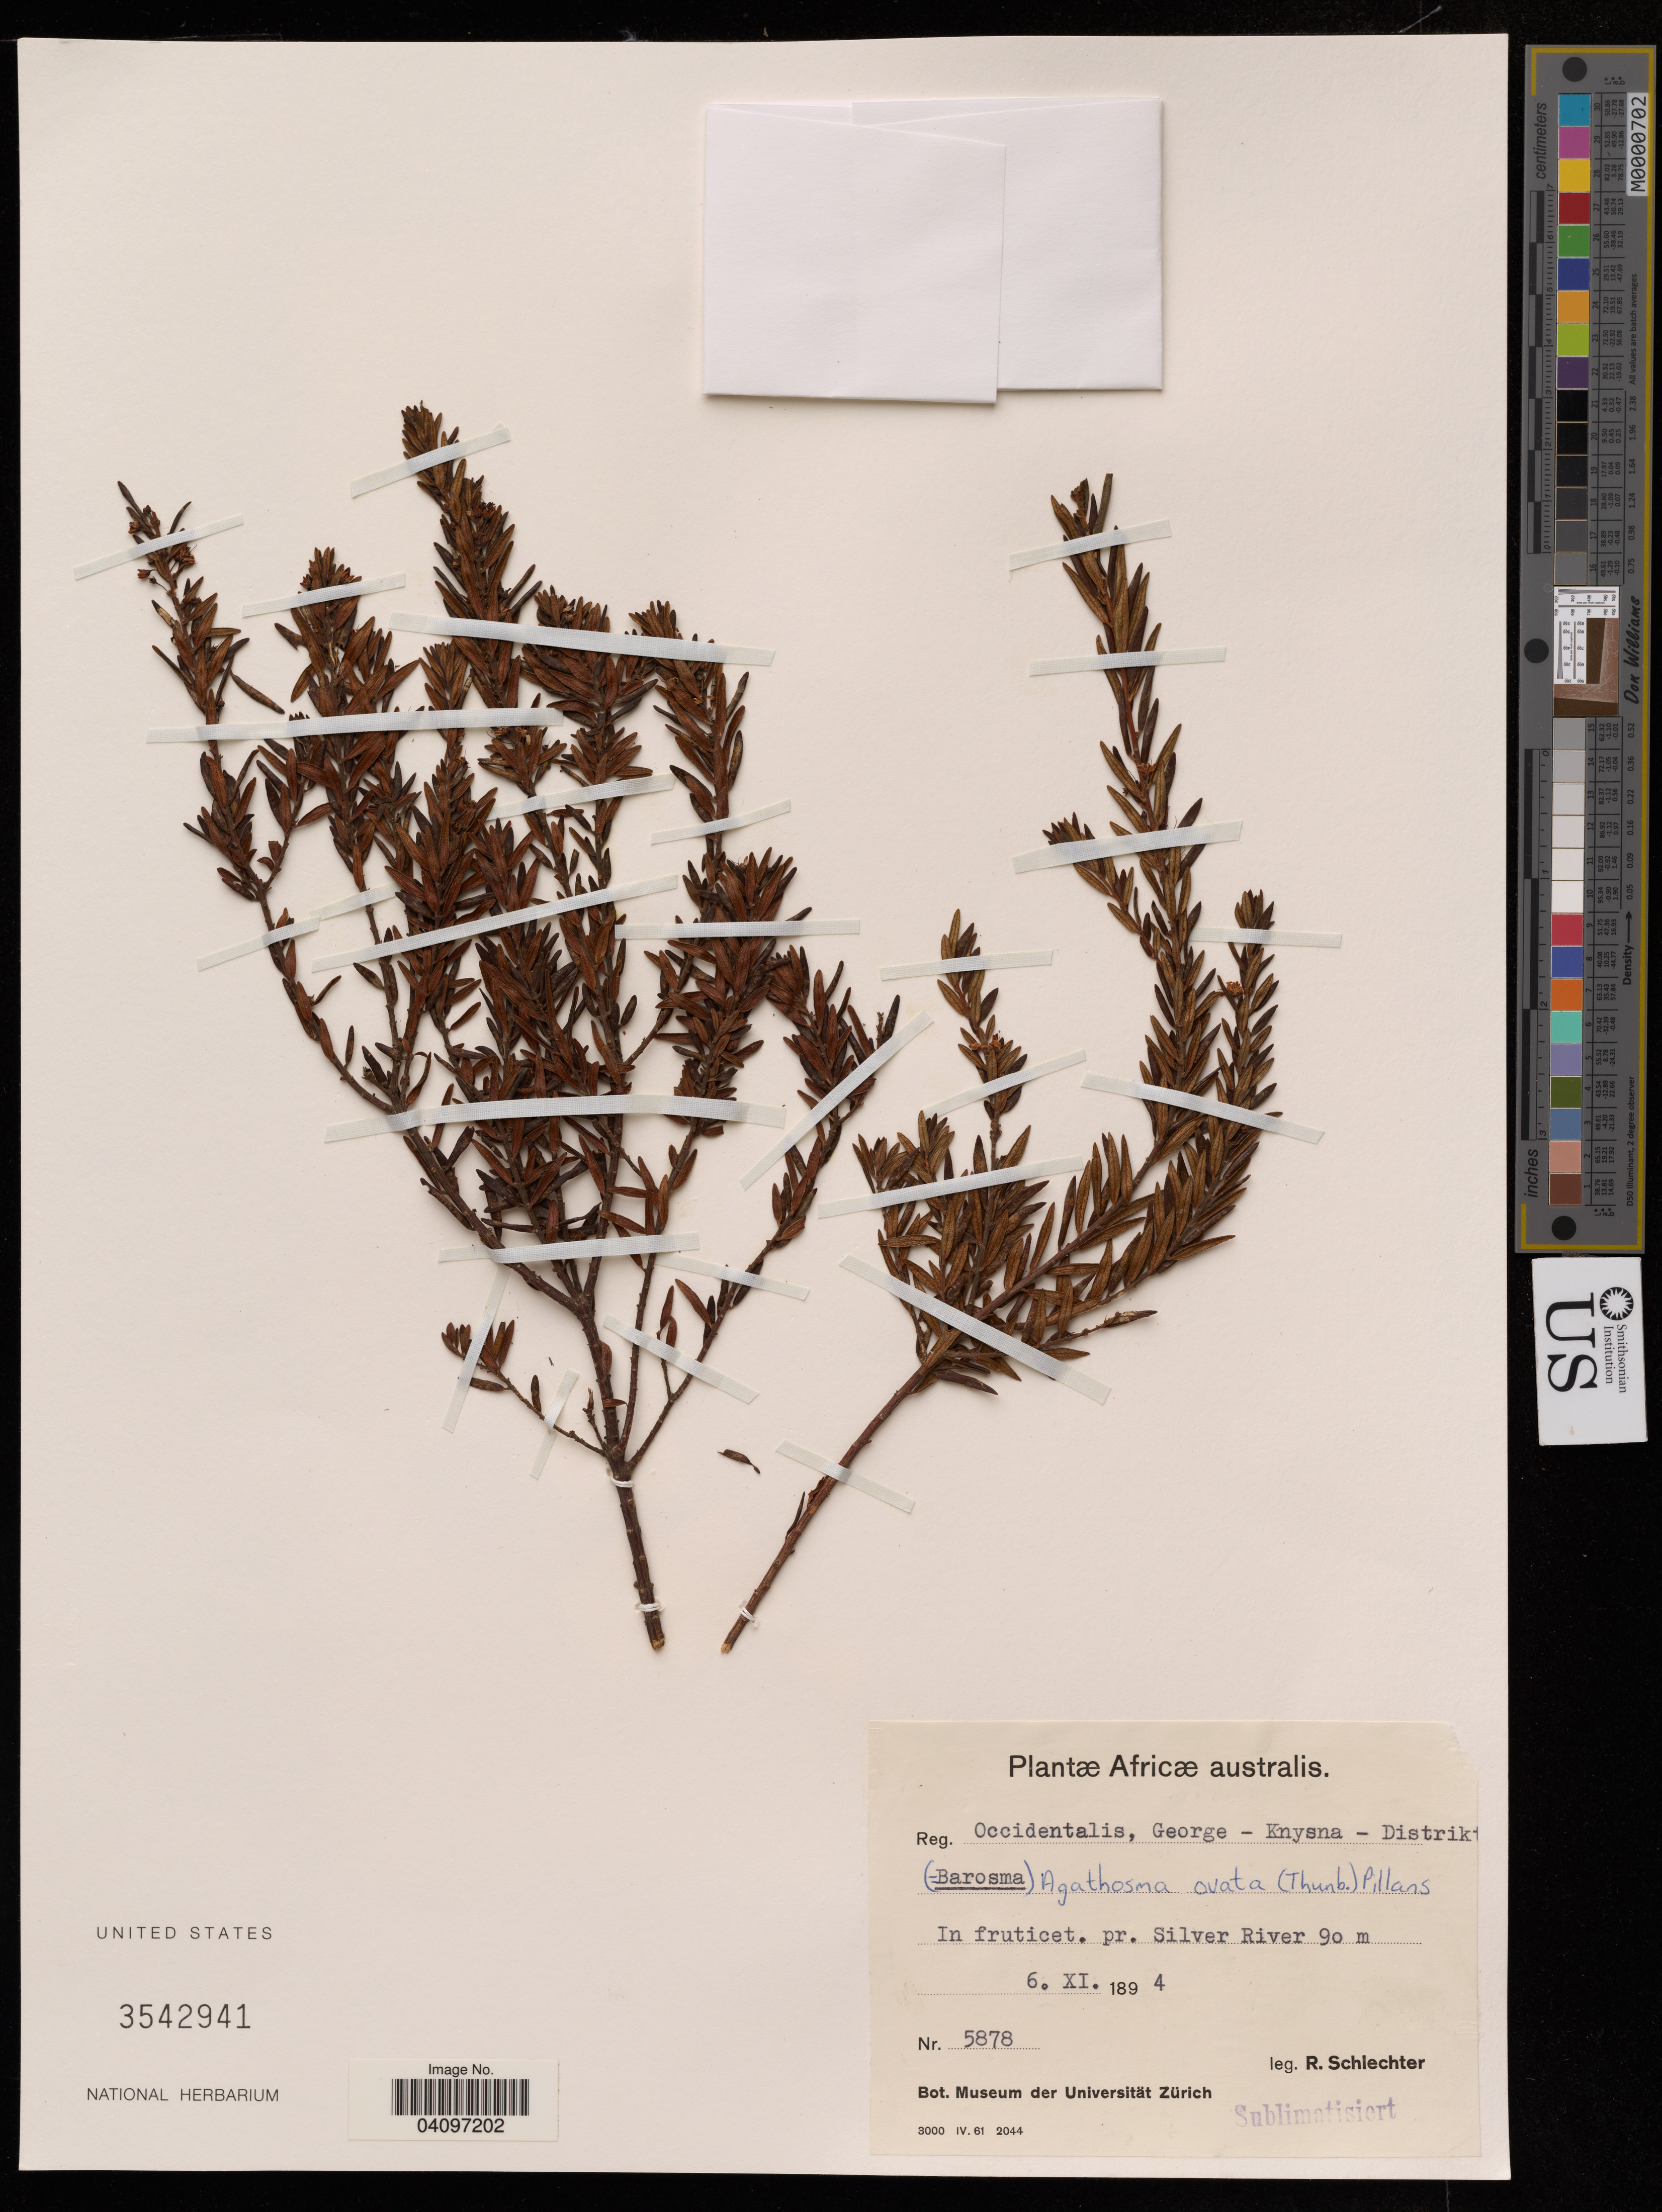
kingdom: Plantae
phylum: Tracheophyta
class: Magnoliopsida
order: Sapindales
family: Rutaceae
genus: Agathosma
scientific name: Agathosma ovata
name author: (Thunb.) Pillans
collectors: R. Schlechter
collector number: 5878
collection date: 1894-11-06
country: South Africa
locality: Occidentalis, George - Knysna. pr. Silver River.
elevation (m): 90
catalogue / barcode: US 3542941